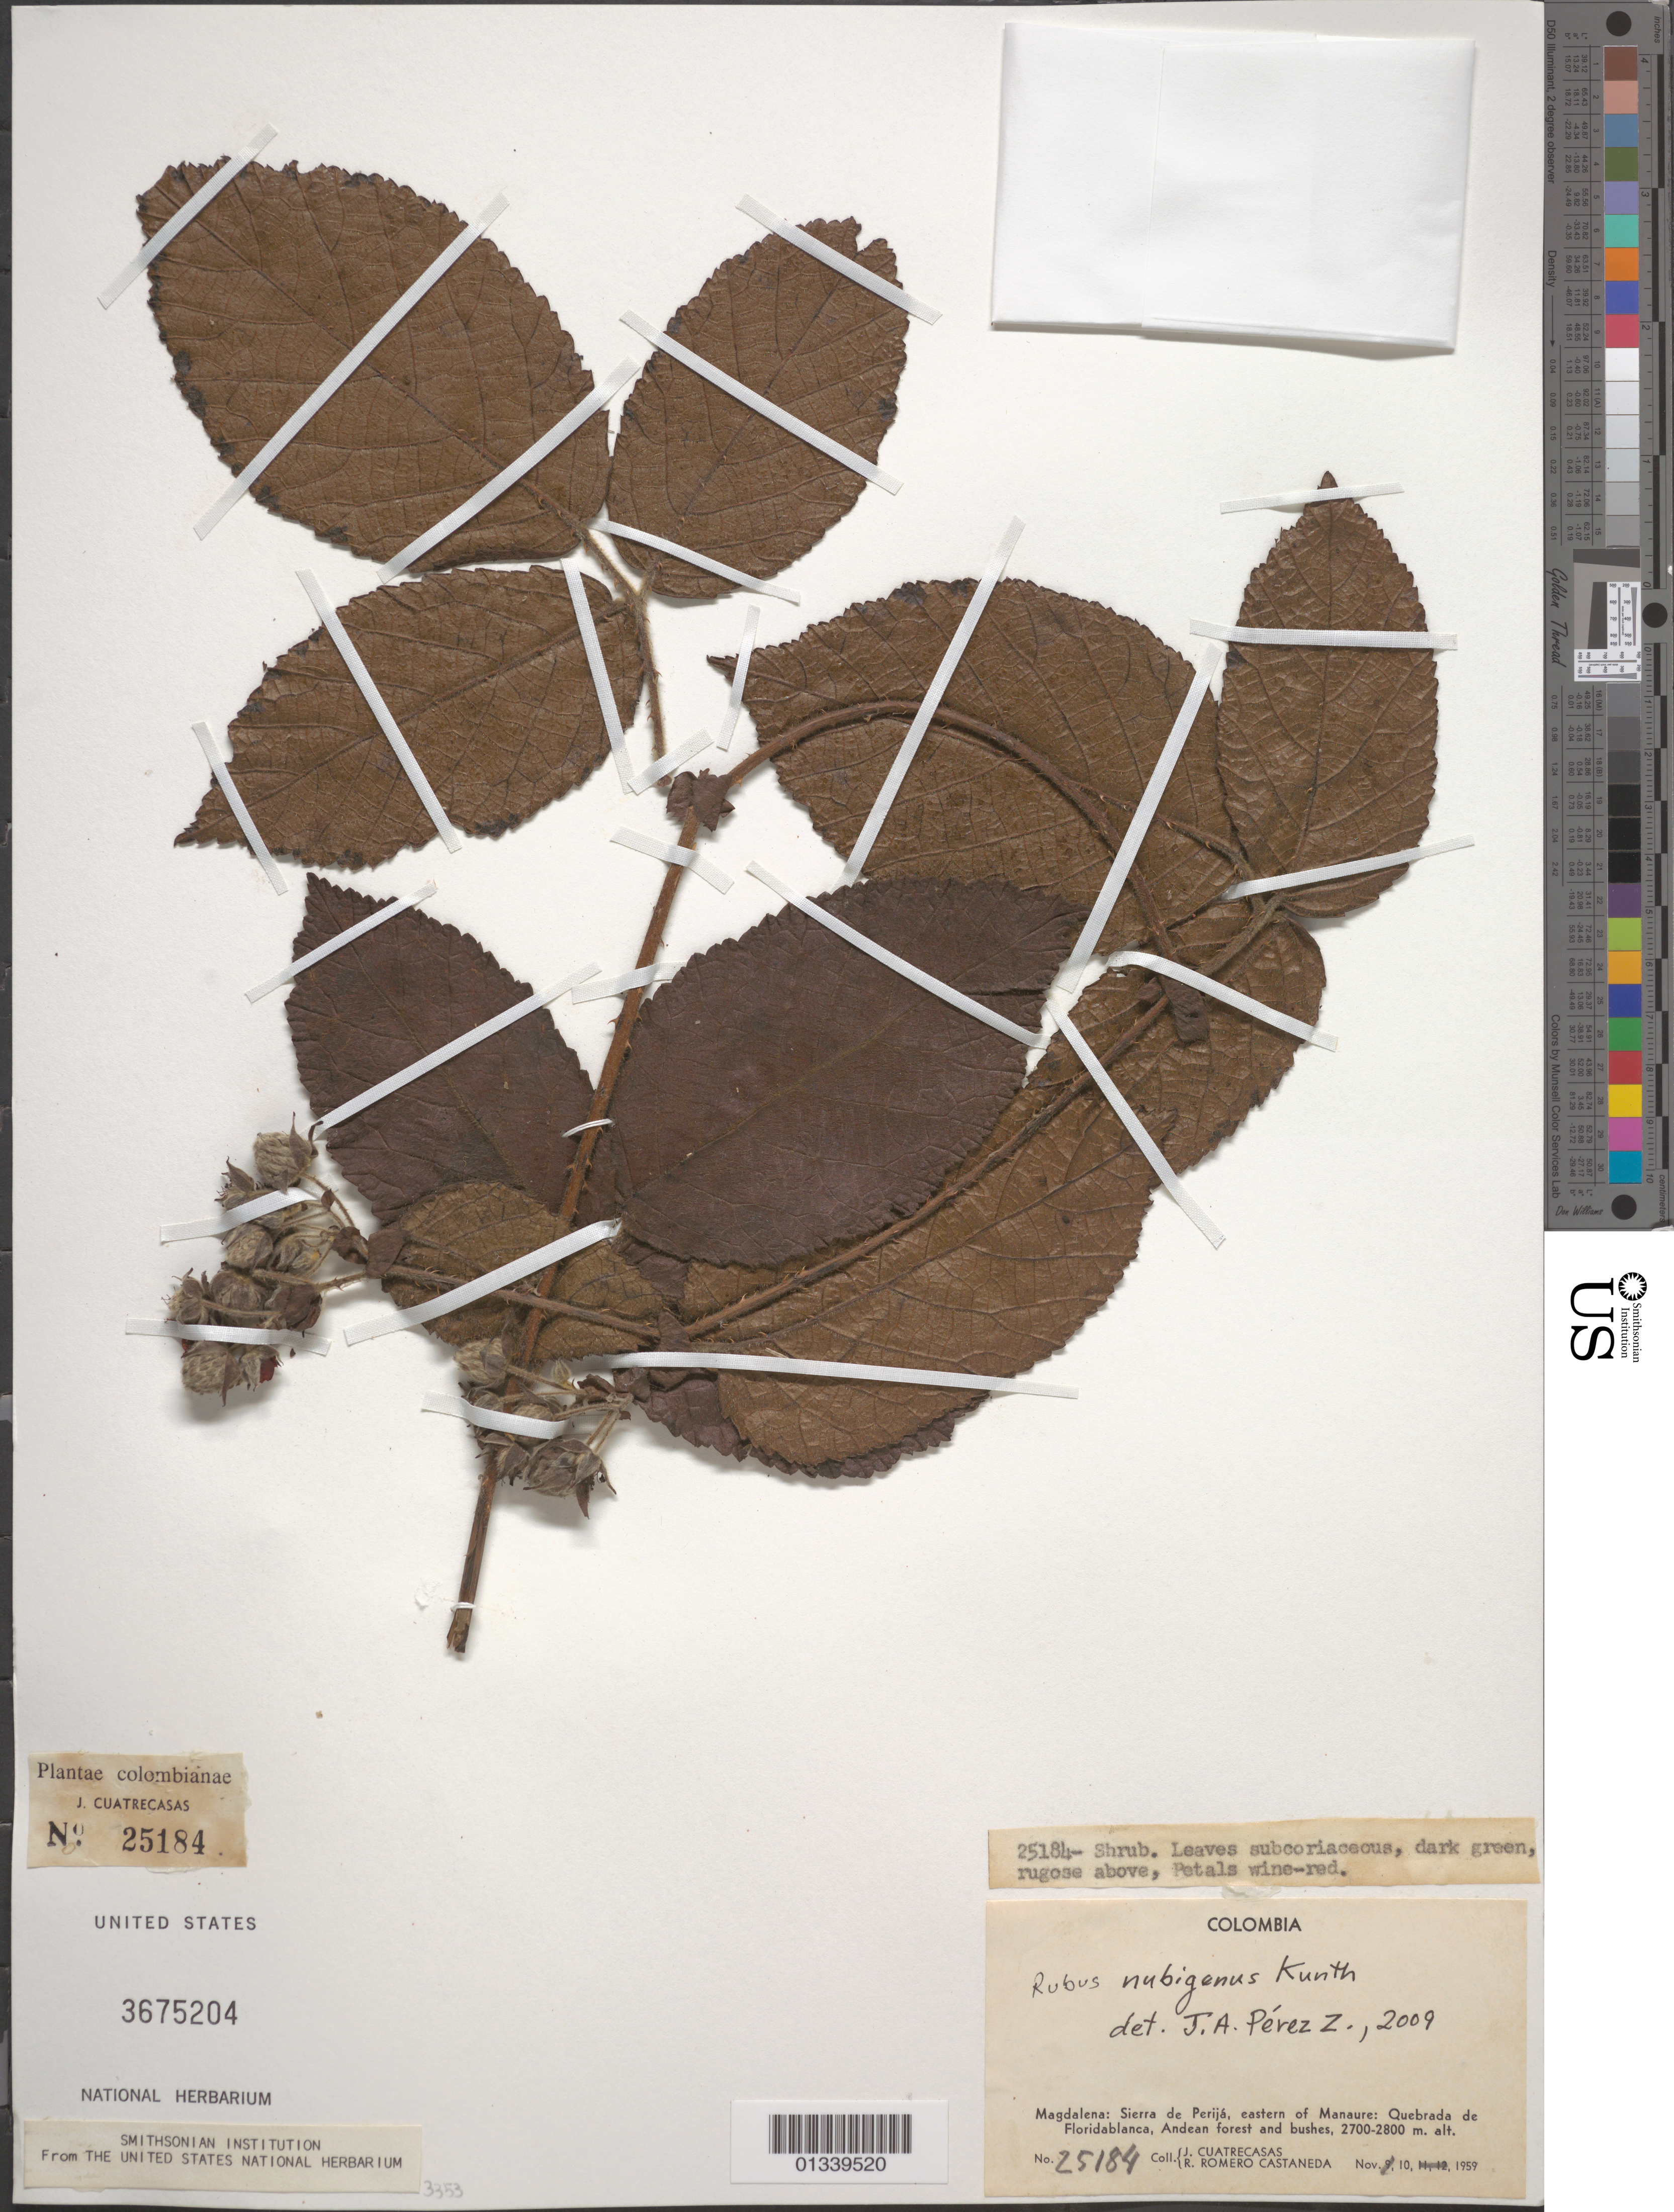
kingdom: Plantae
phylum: Tracheophyta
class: Magnoliopsida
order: Rosales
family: Rosaceae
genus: Rubus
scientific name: Rubus nubigenus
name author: Kunth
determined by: Pérez-Zabala, Jorge A.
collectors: J. Cuatrecasas & R. Romero Castañeda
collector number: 25184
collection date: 1959-11-10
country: Colombia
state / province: Magdalena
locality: Sierra de Perijia, eastern of Manaure: Quebrada de Floridablanca.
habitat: Andean forest and bushes.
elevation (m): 2700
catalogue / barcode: US 3675204